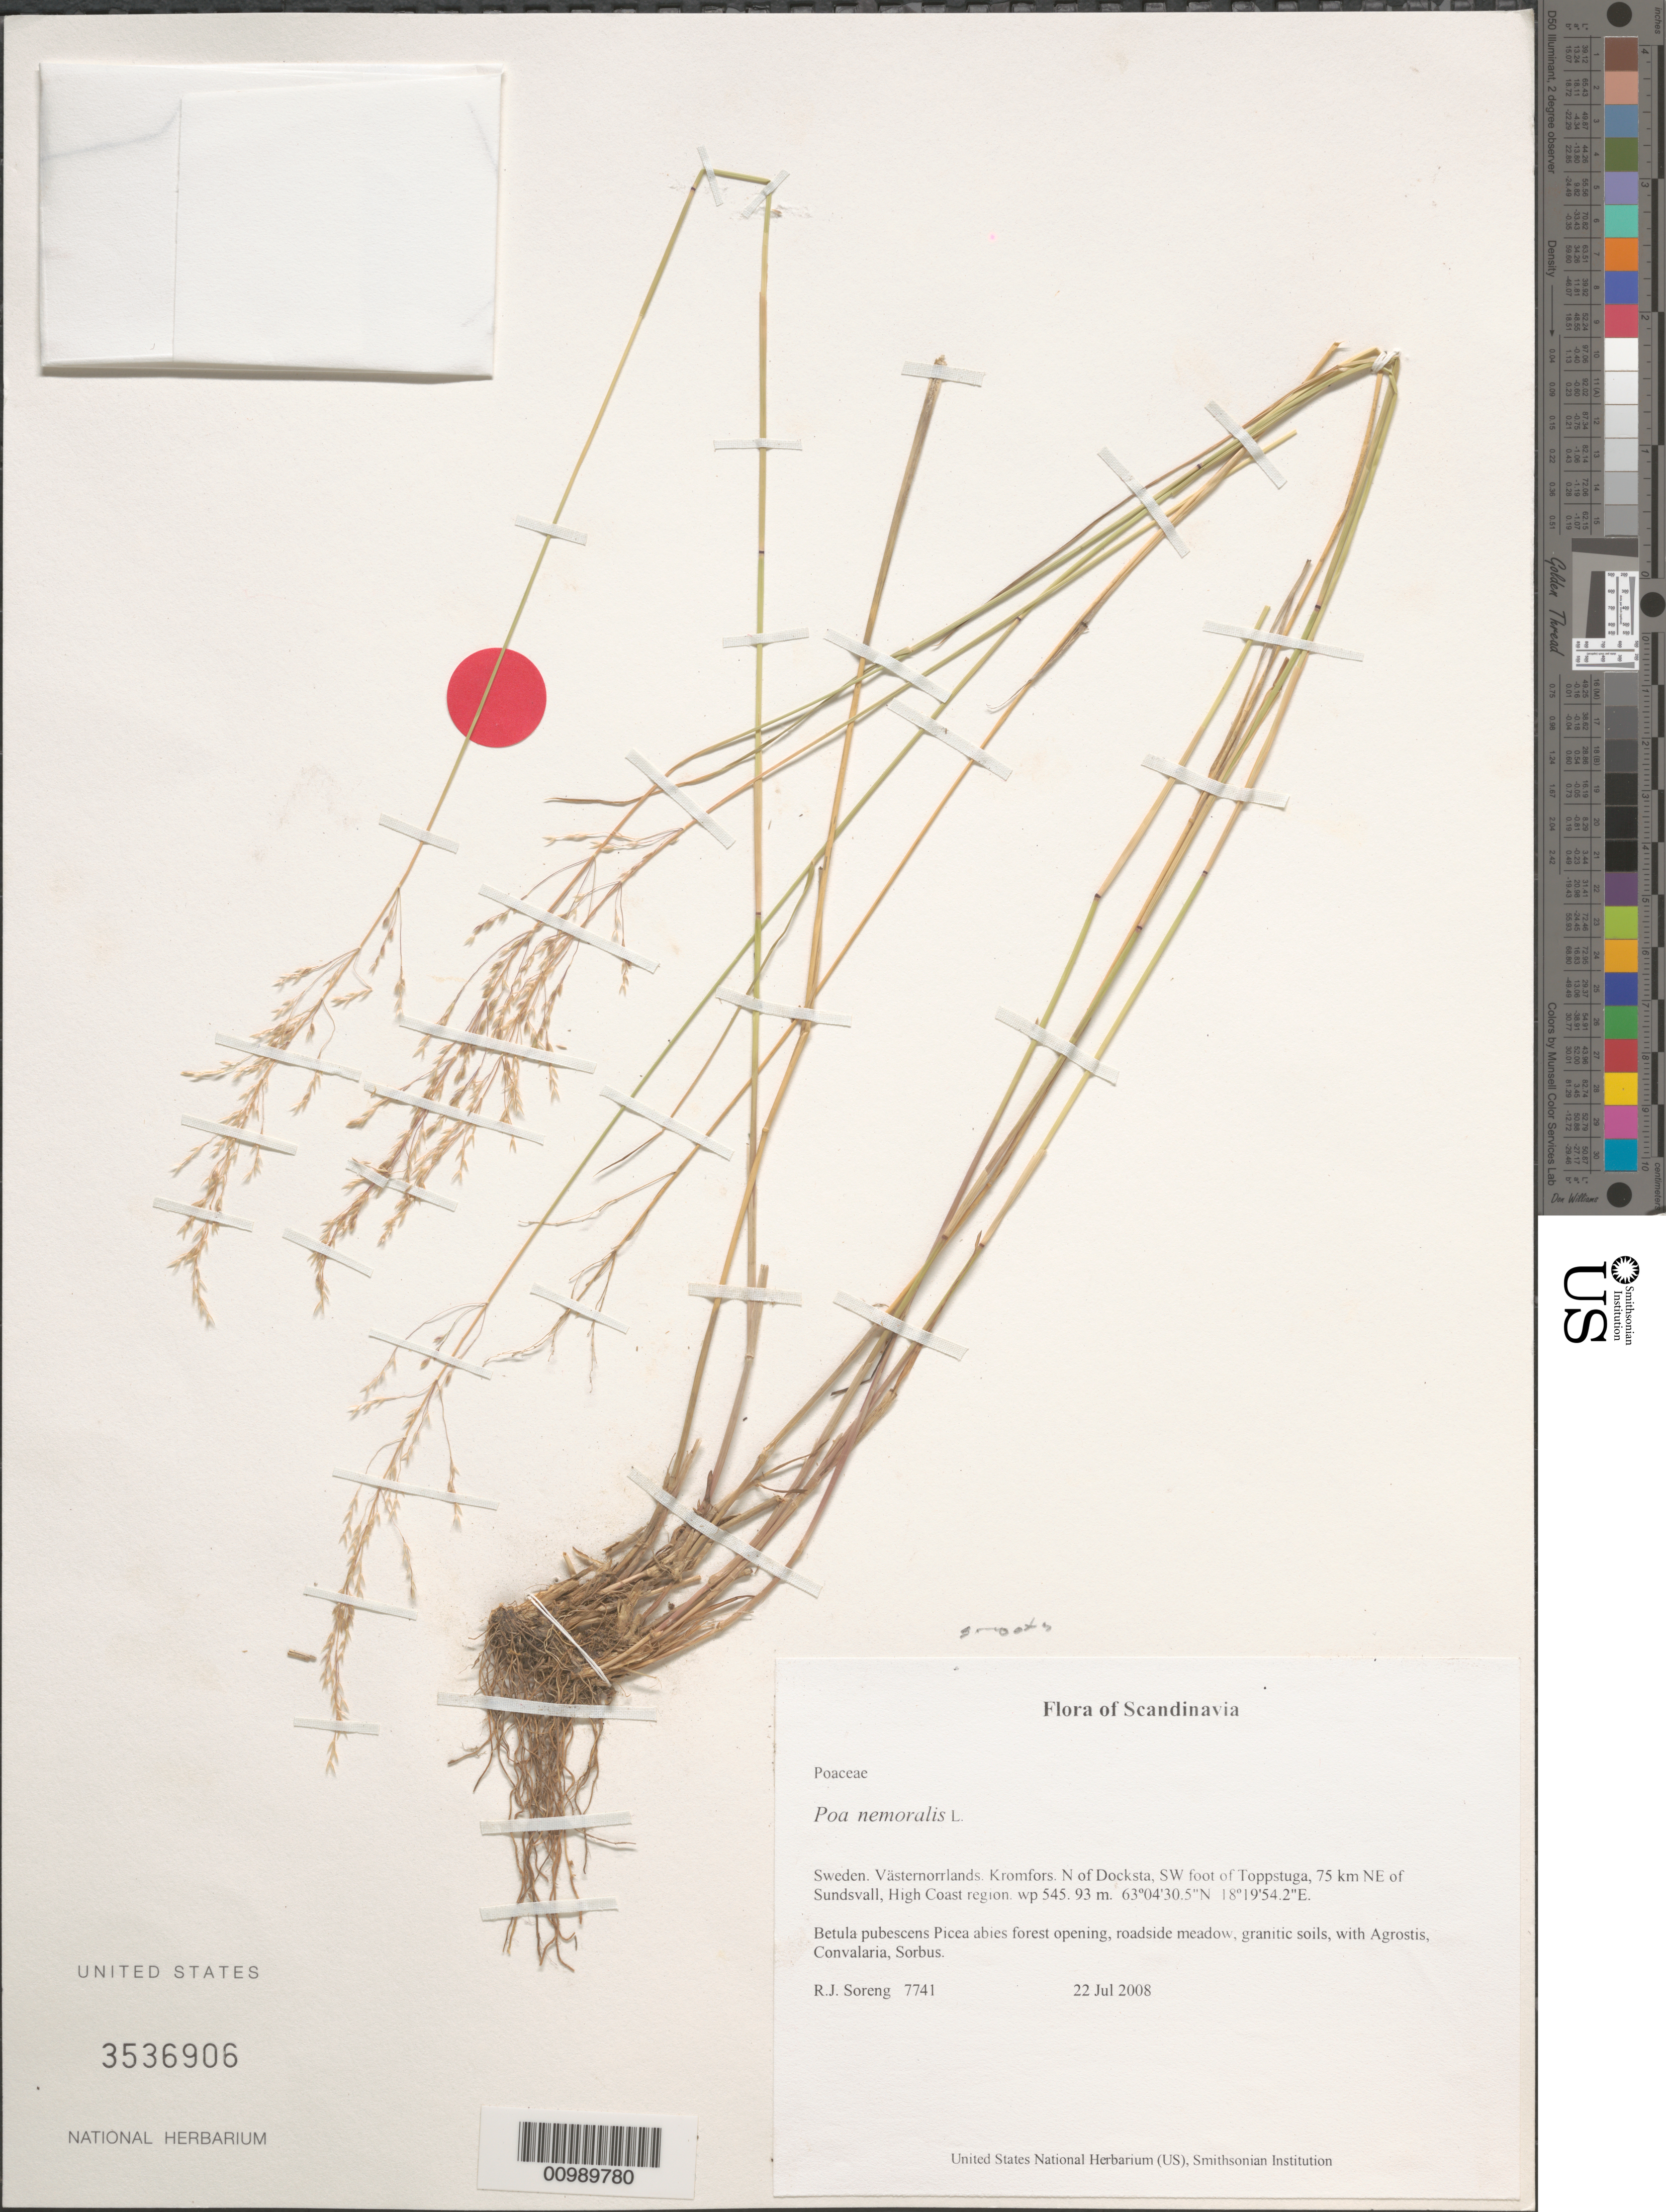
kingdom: Plantae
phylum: Tracheophyta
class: Liliopsida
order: Poales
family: Poaceae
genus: Poa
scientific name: Poa nemoralis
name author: L.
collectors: R. J. Soreng & N. L. Soreng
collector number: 7741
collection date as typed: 22 Jul 2008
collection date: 2008-07-22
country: Sweden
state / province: Vasternorrland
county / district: Kromfors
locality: N of Docksta, SW foot of Toppstuga, 75 km NE of Sundsvall, High Coast region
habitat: Betula pubescens Picea abies forest opening, roadside meadow, granitic soils, with Agrostis, Convalaria, Sorbus.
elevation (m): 93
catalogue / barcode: US 3536906